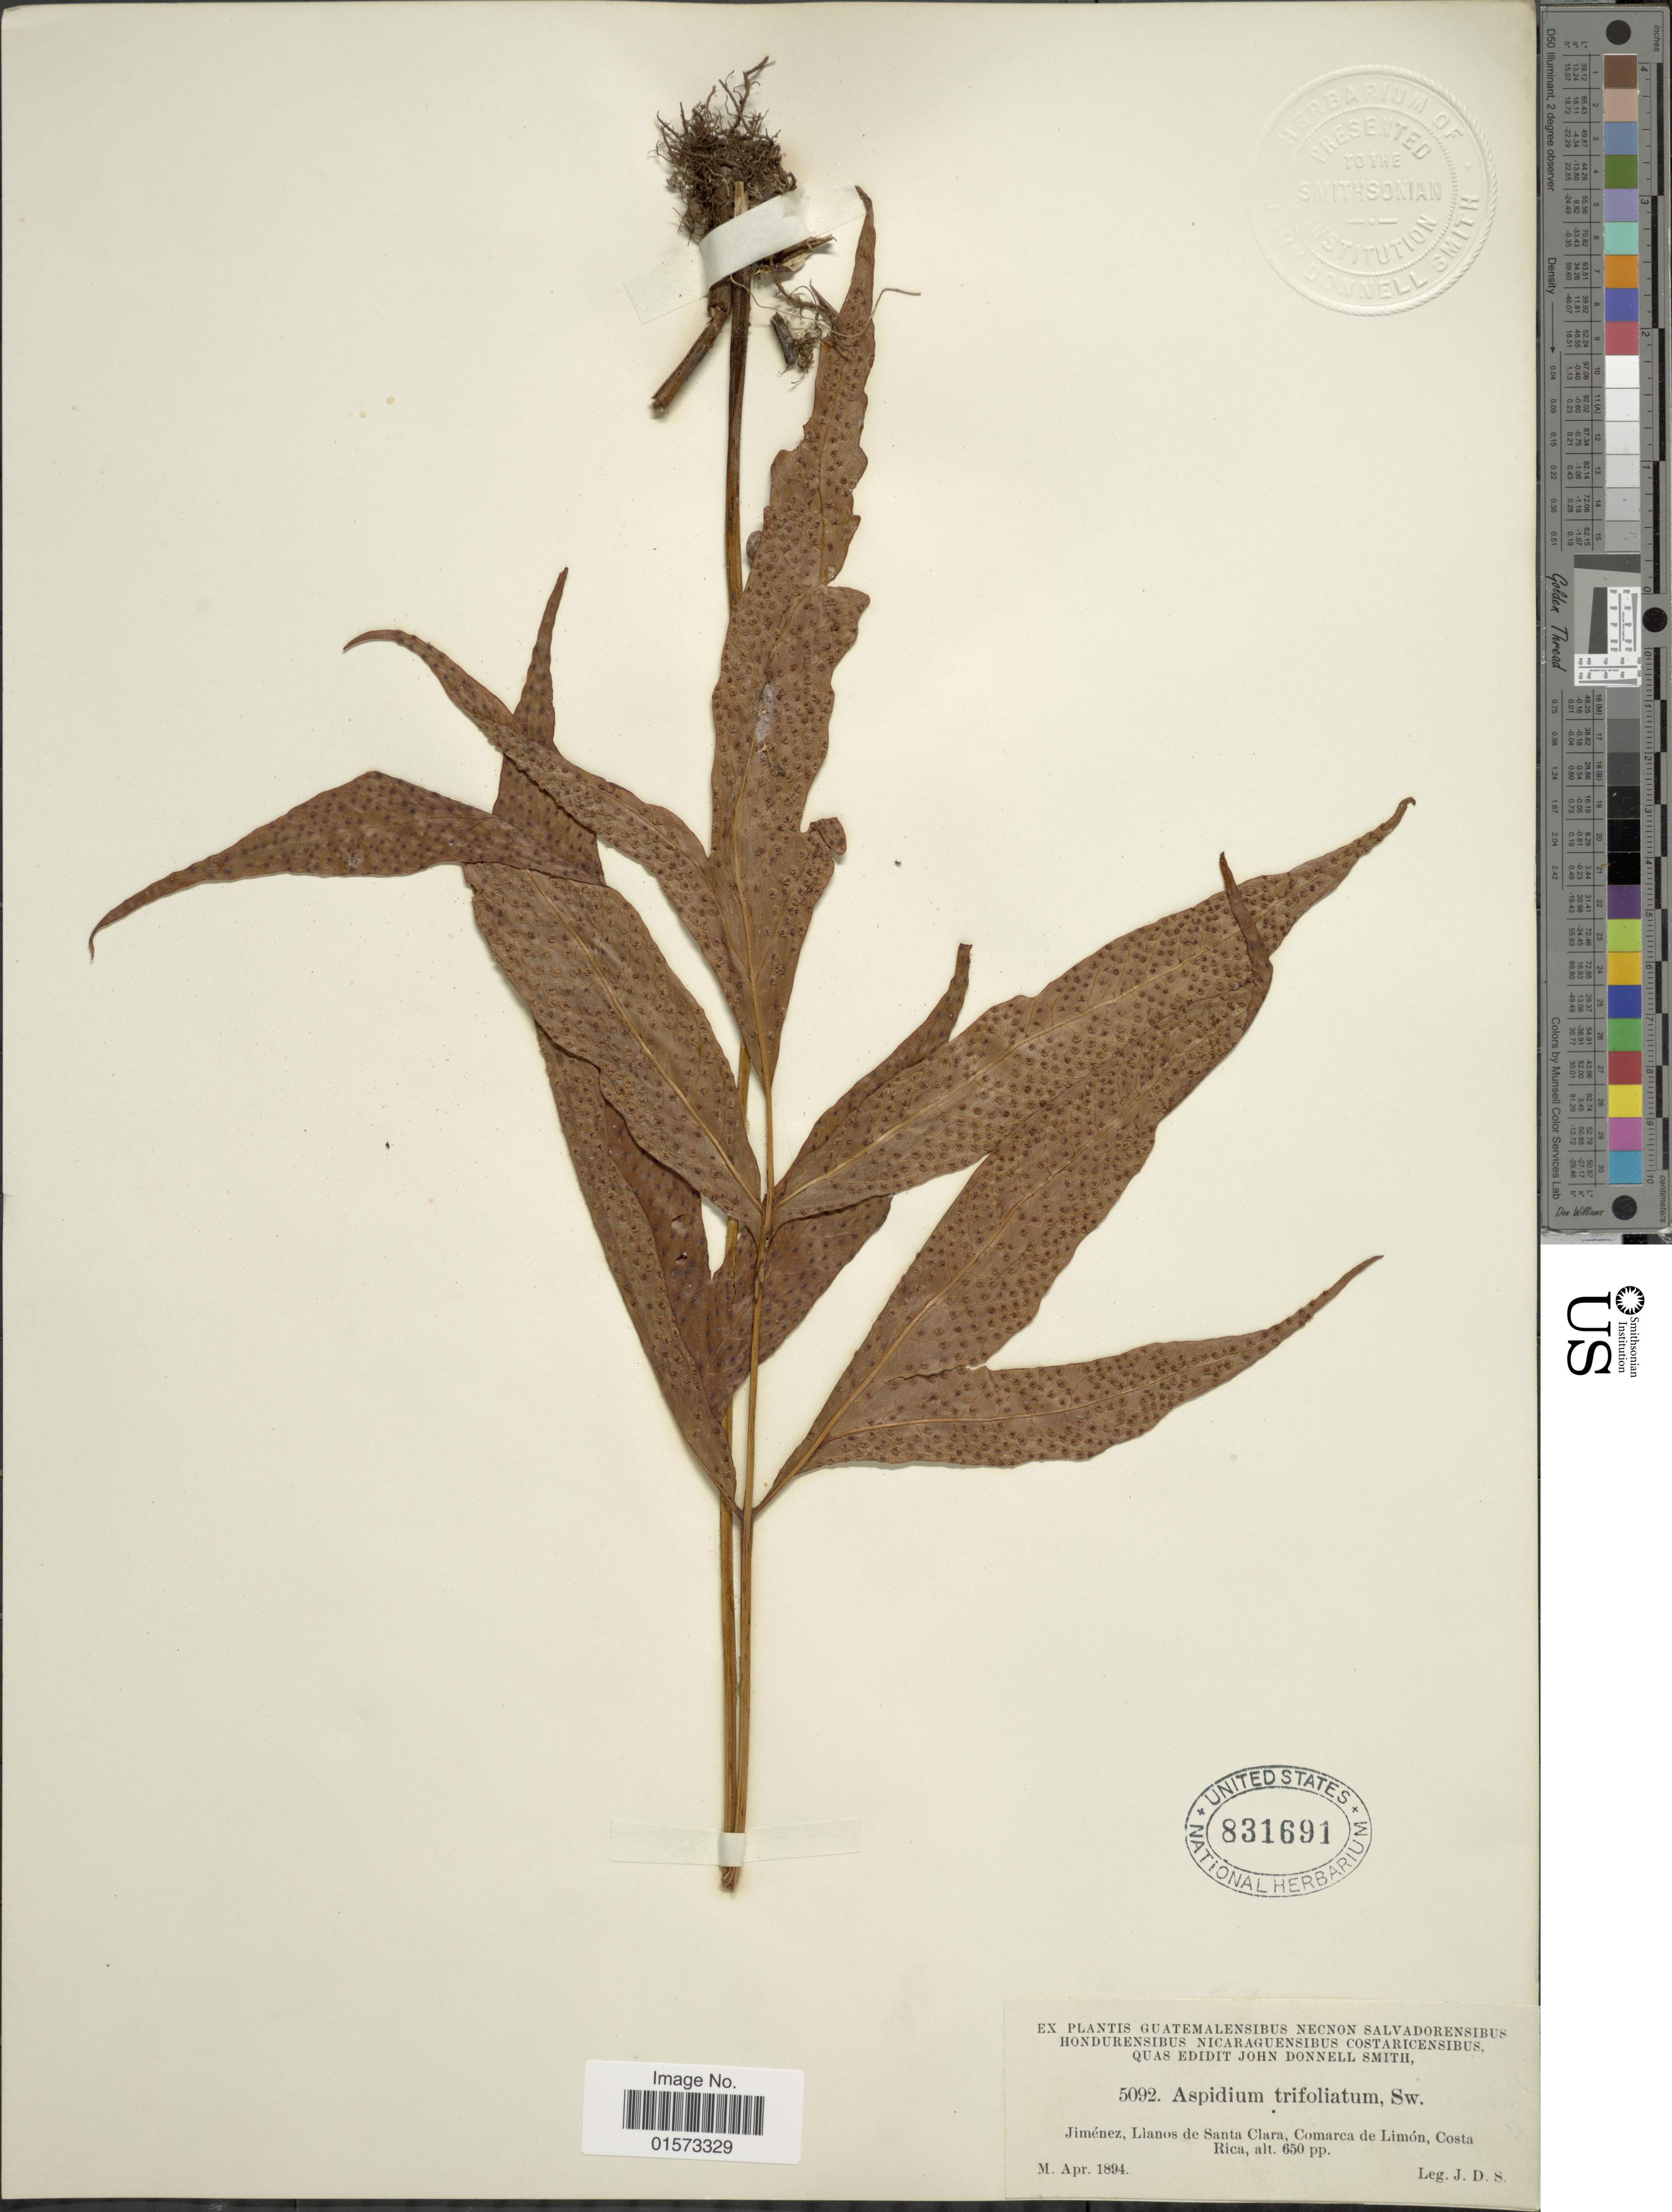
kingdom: Plantae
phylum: Tracheophyta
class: Polypodiopsida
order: Polypodiales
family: Tectariaceae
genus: Tectaria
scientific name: Tectaria incisa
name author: Cav.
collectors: J. Donnell Smith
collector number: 5092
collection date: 1894-04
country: Costa Rica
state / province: Limón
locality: Jimenez, Llanos de Santa Clara, Comarca de Limon, Costa Rica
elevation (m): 198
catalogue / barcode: US 831691